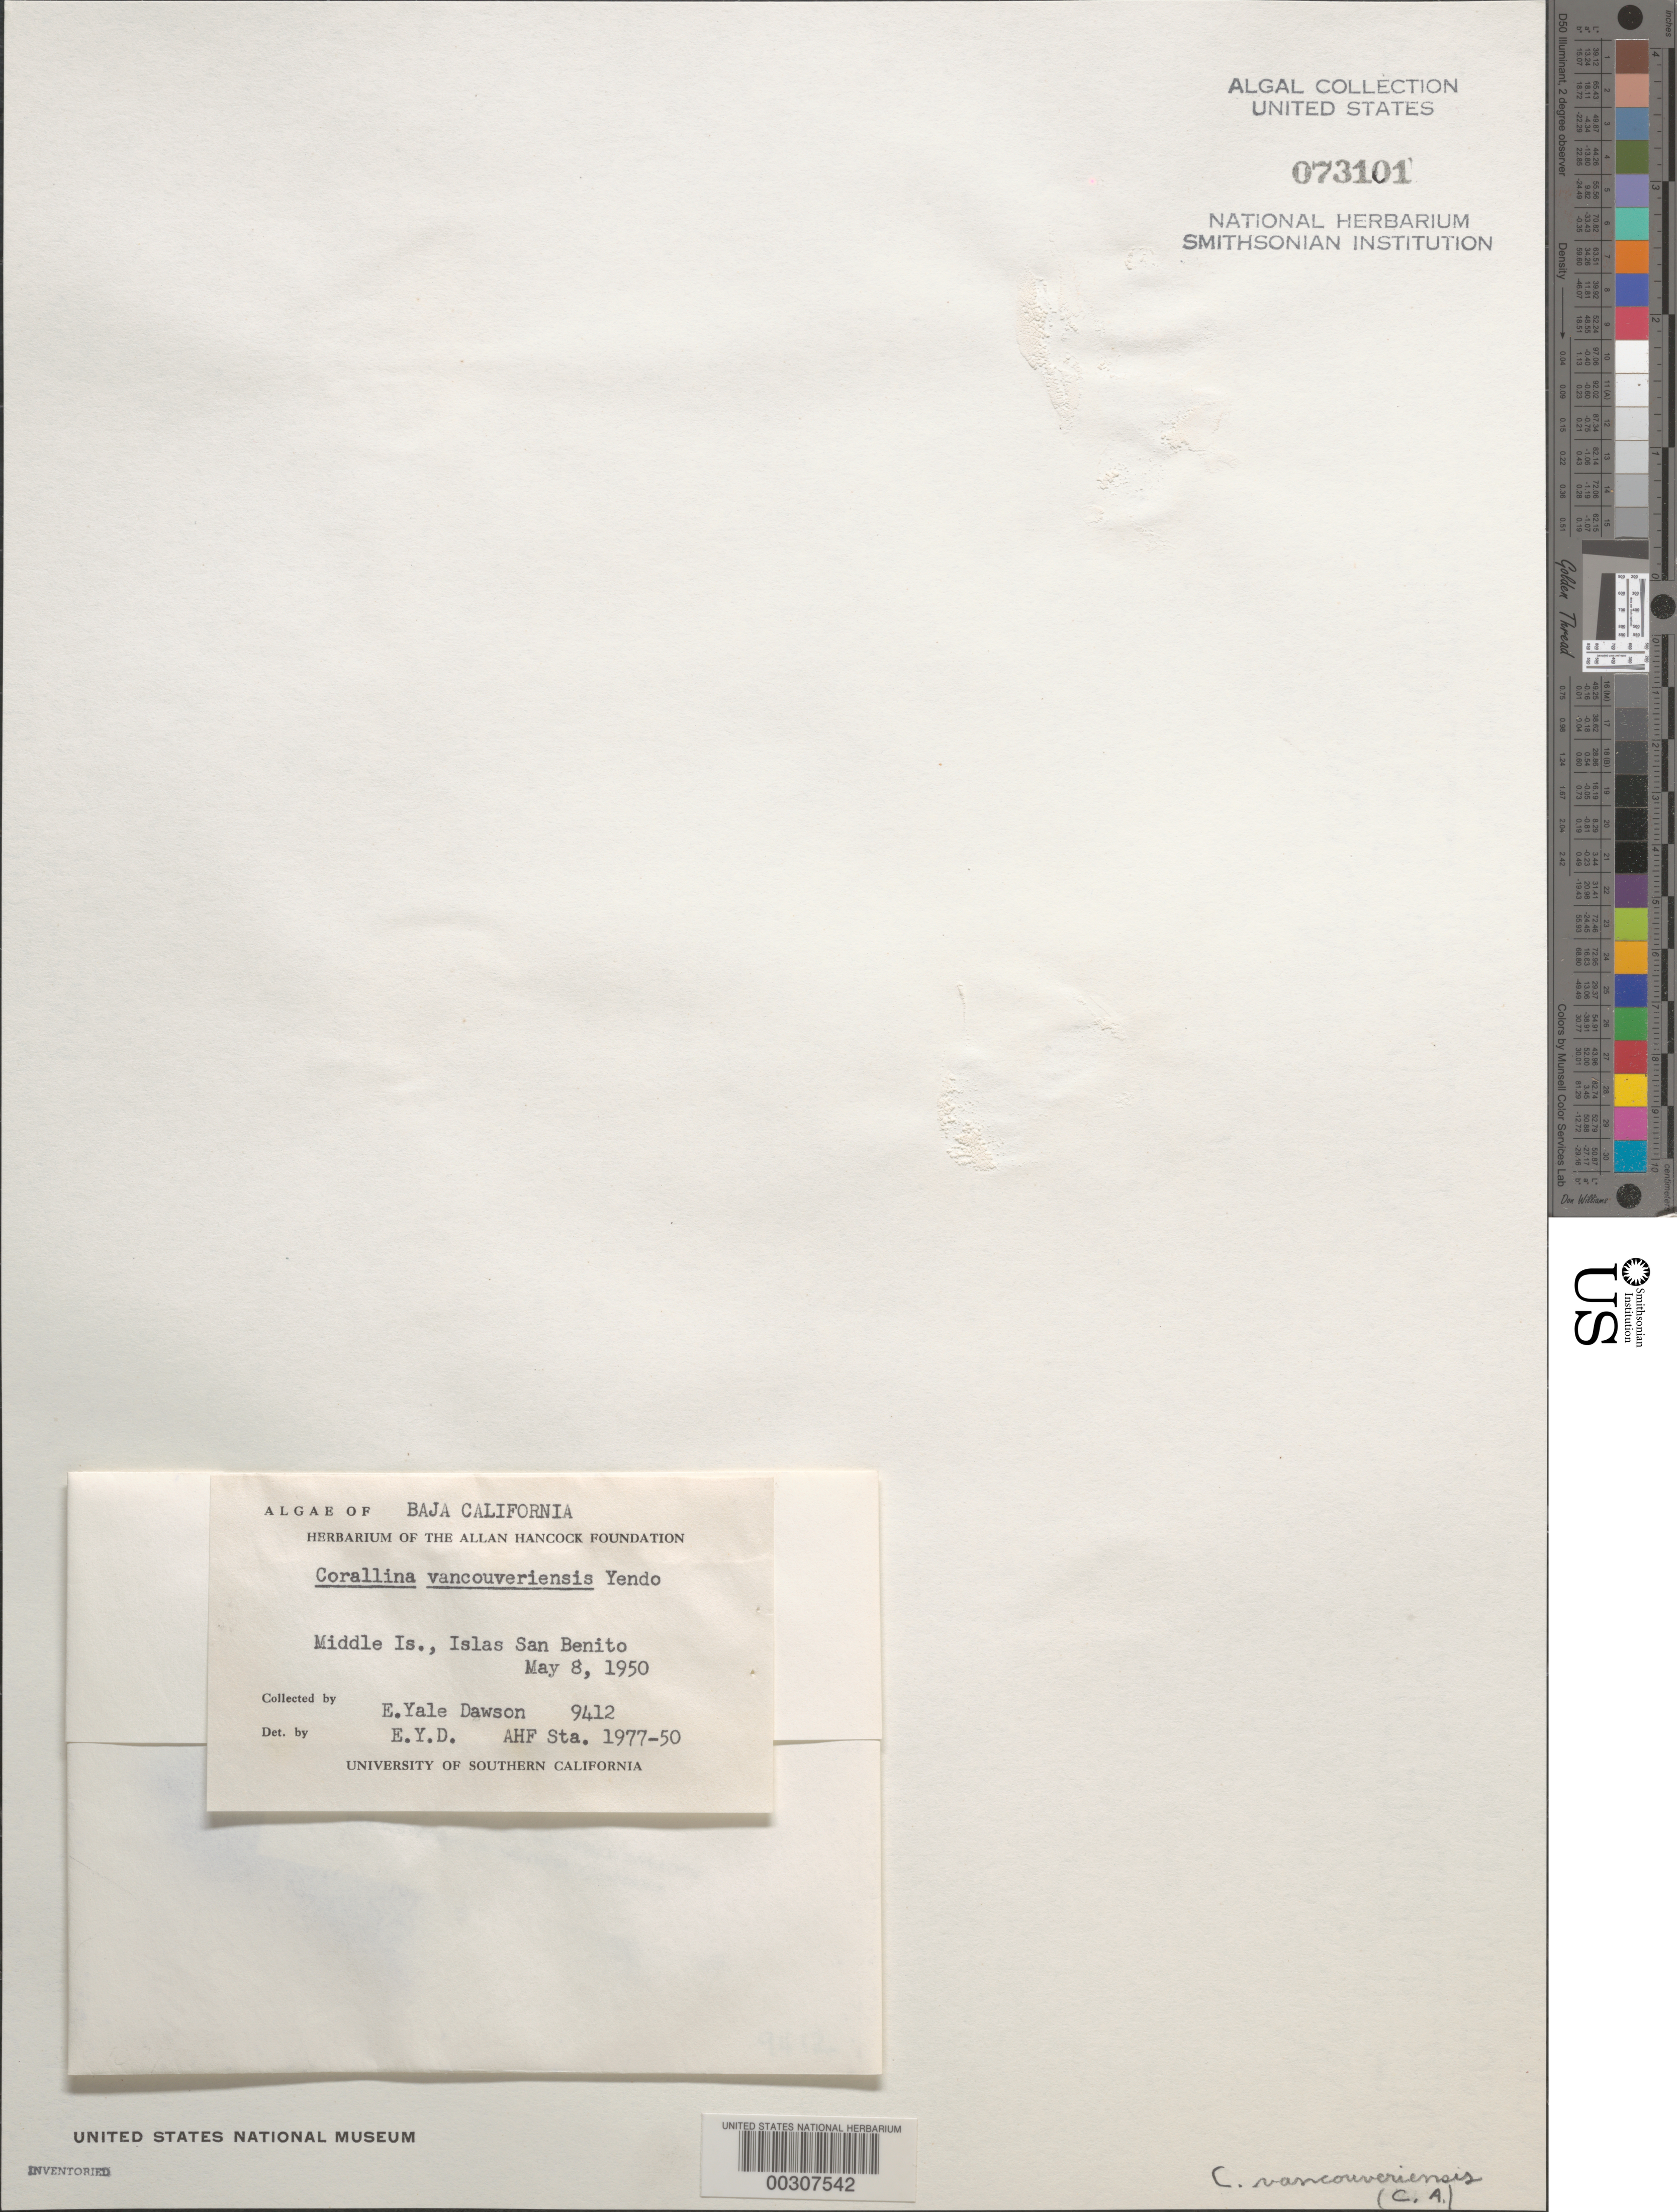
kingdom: Plantae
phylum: Rhodophyta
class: Florideophyceae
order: Corallinales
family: Corallinaceae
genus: Corallina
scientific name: Corallina vancouveriensis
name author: Yendo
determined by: Dawson, E. Y.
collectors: E. Y. Dawson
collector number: EYD 9412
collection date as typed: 08 May 1950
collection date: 1950-05-08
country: Mexico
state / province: Baja California Norte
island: Middle Island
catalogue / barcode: US 73101